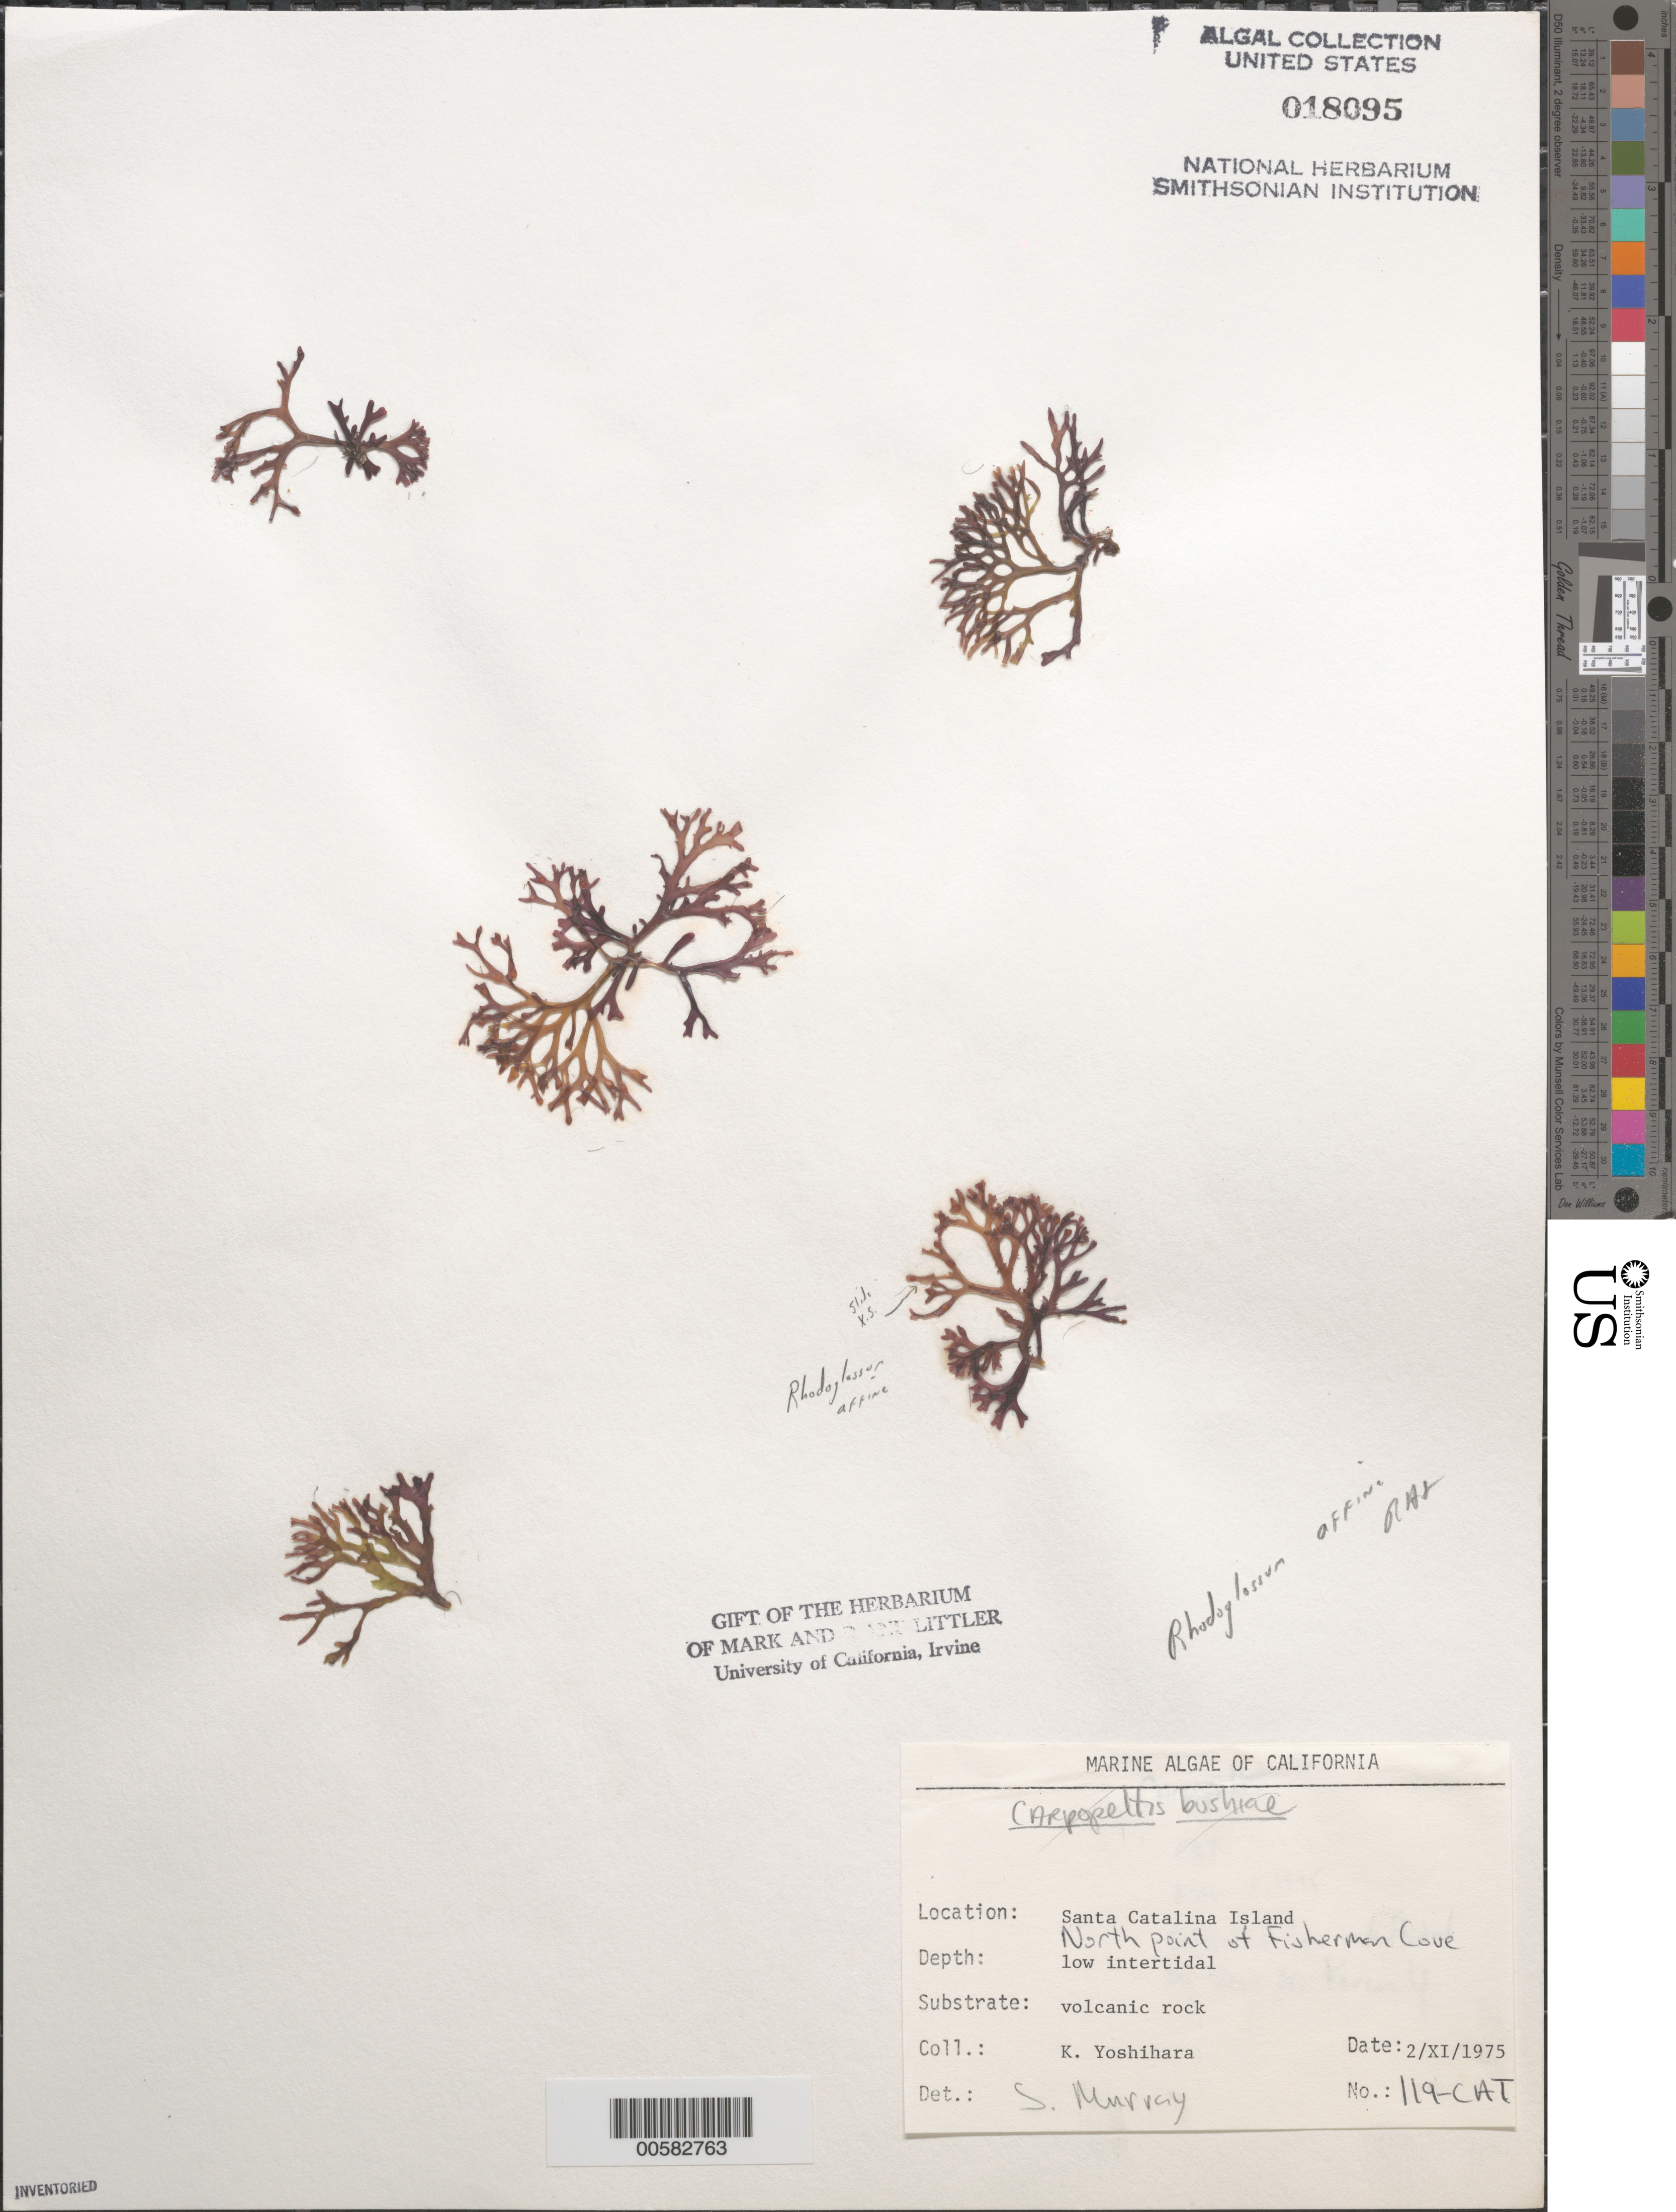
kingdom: Plantae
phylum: Rhodophyta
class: Florideophyceae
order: Gigartinales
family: Gigartinaceae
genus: Mazzaella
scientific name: Mazzaella affinis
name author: (Harvey) Fredericq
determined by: Algae name updating Project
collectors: K. Yoshihara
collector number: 119-CAT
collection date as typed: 02 Nov 1975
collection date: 1975-11-02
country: United States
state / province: California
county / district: Los Angeles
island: Santa Catalina Island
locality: Fishermen Cove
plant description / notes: BLM-SOCALBIGHT Rocky Intertidal Survey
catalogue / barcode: US 18095